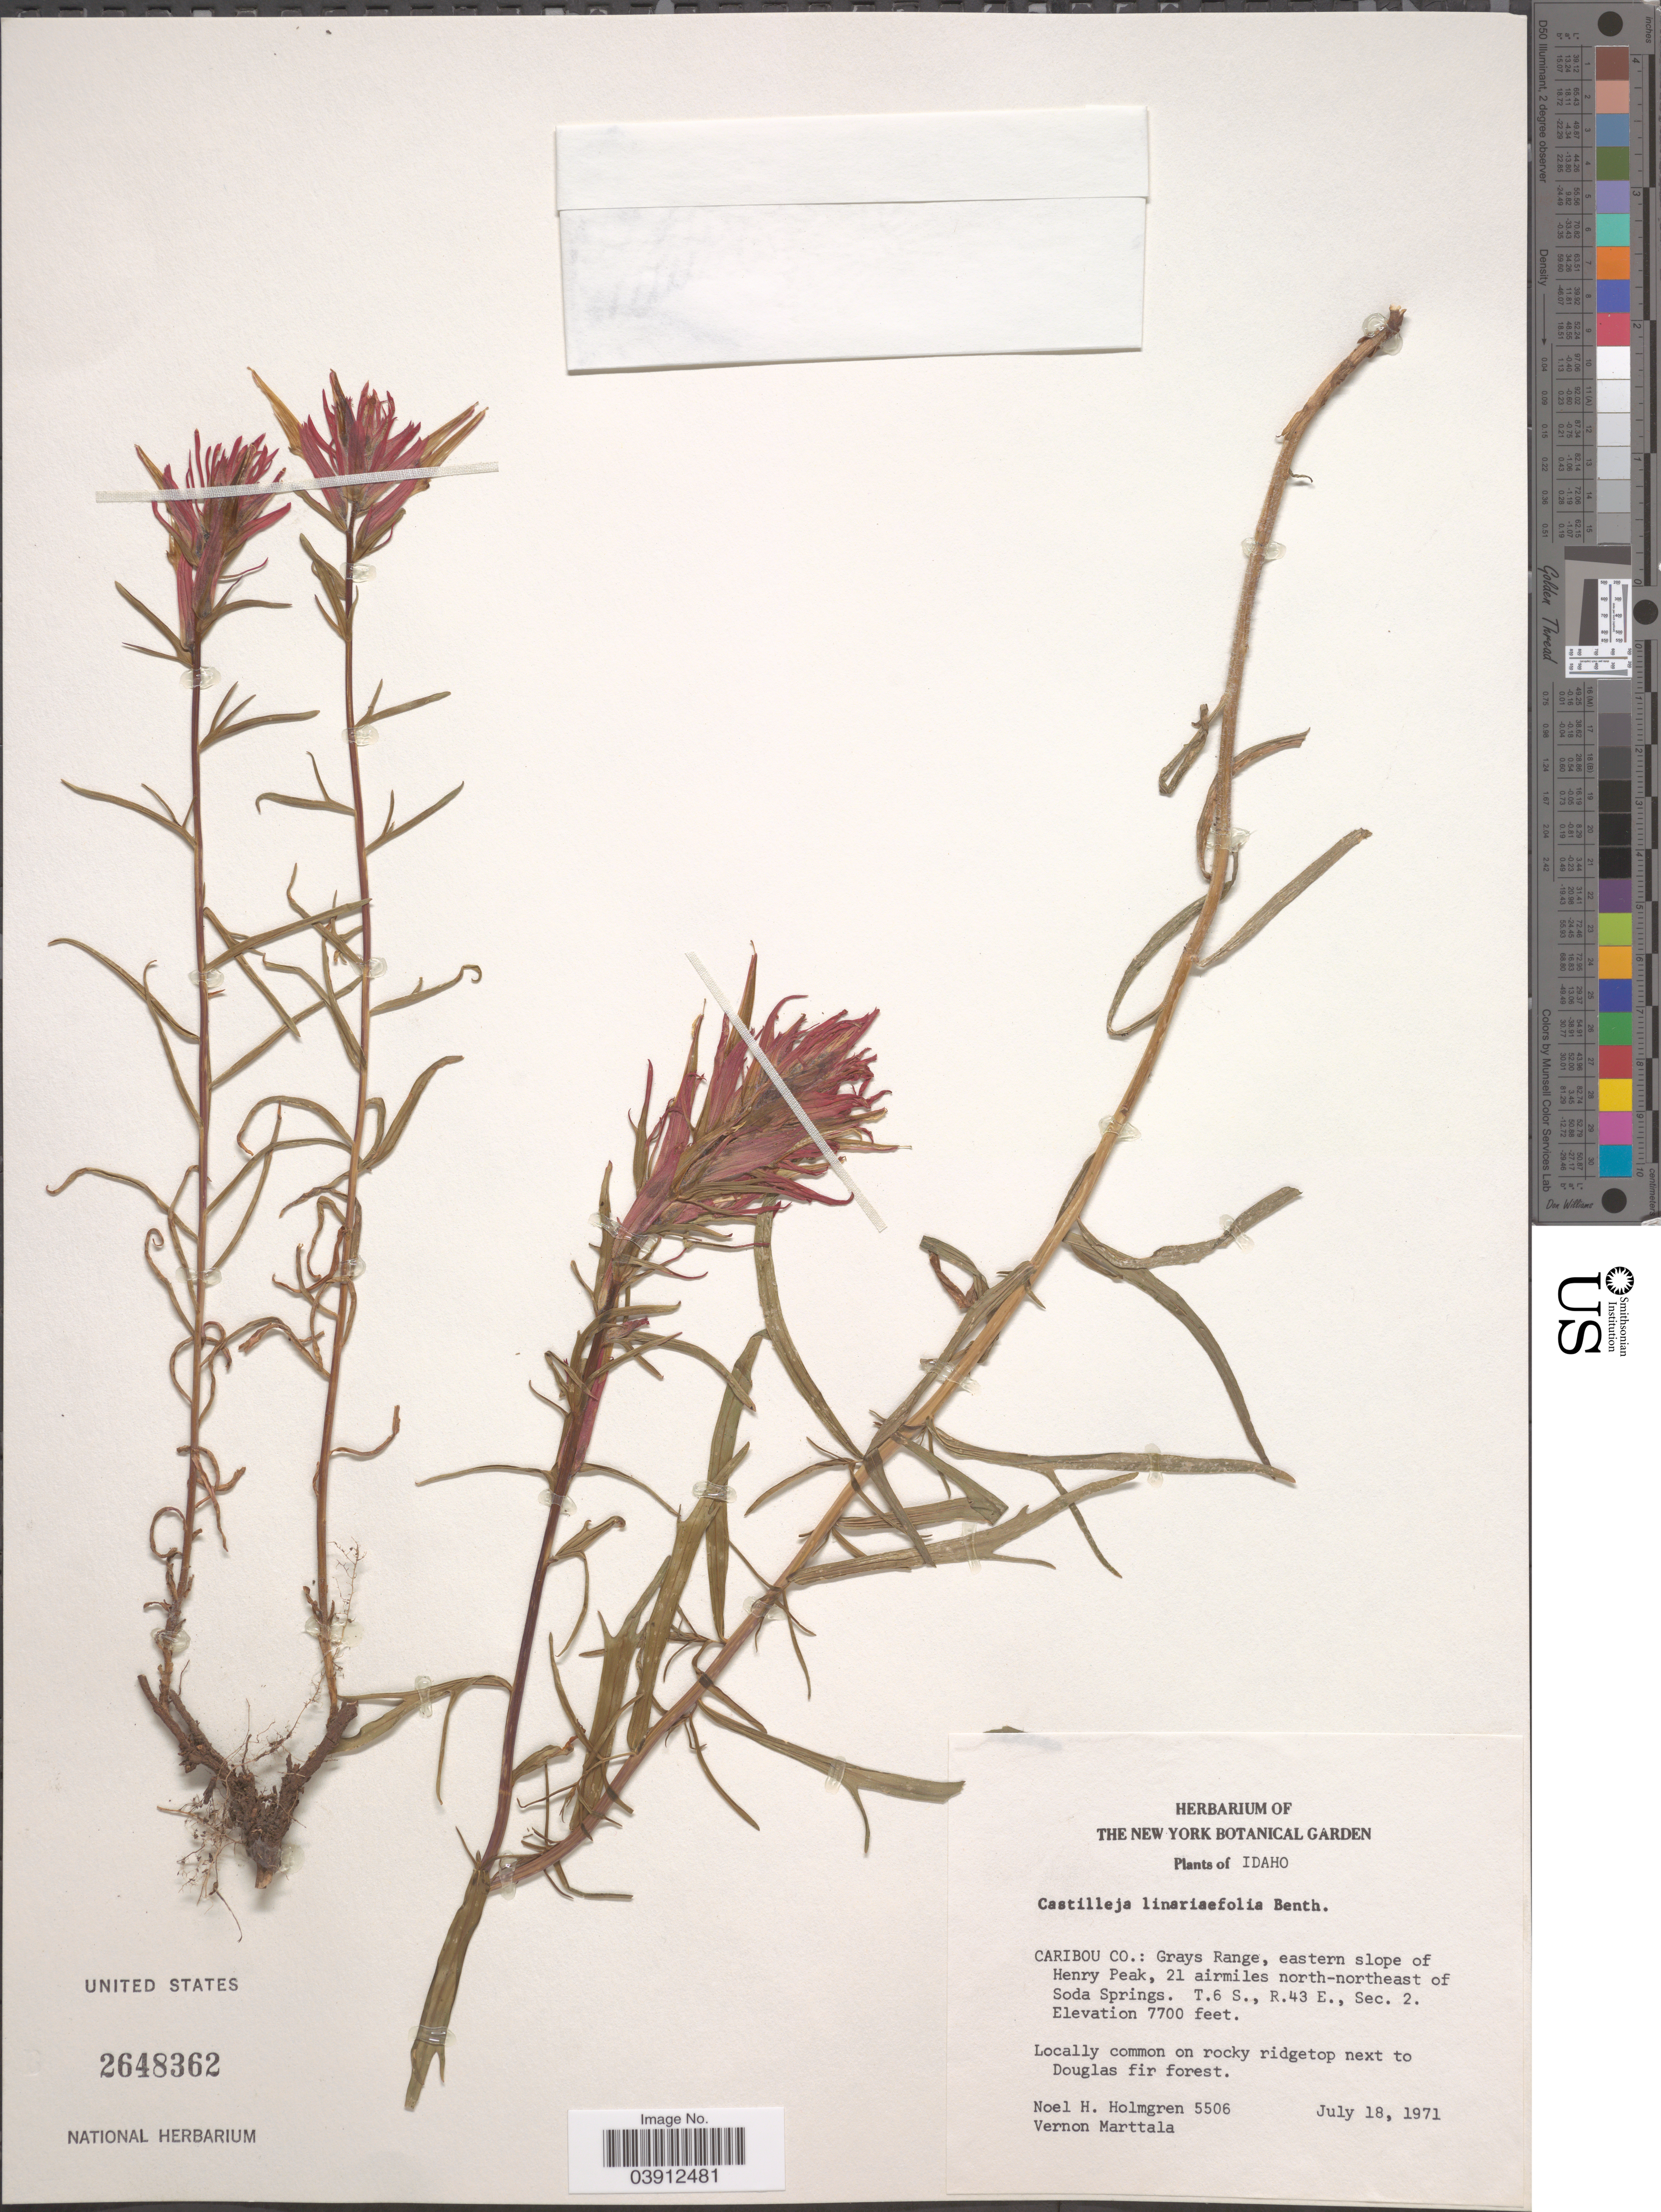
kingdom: Plantae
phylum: Tracheophyta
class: Magnoliopsida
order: Lamiales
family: Orobanchaceae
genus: Castilleja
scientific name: Castilleja linariifolia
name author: Benth.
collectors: N. H. Holmgren & V. Marttala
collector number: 5506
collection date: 1971-07-18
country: United States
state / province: Idaho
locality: Caribou Co.: Grays Range, eastern slope of Henry Peak, 21 airmiles north-northeast of Soda Springs. T.6 S., R.43 E., Sec. 2. On rocky ridgetop next to Douglas fir forest.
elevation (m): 2347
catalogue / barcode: US 2648362